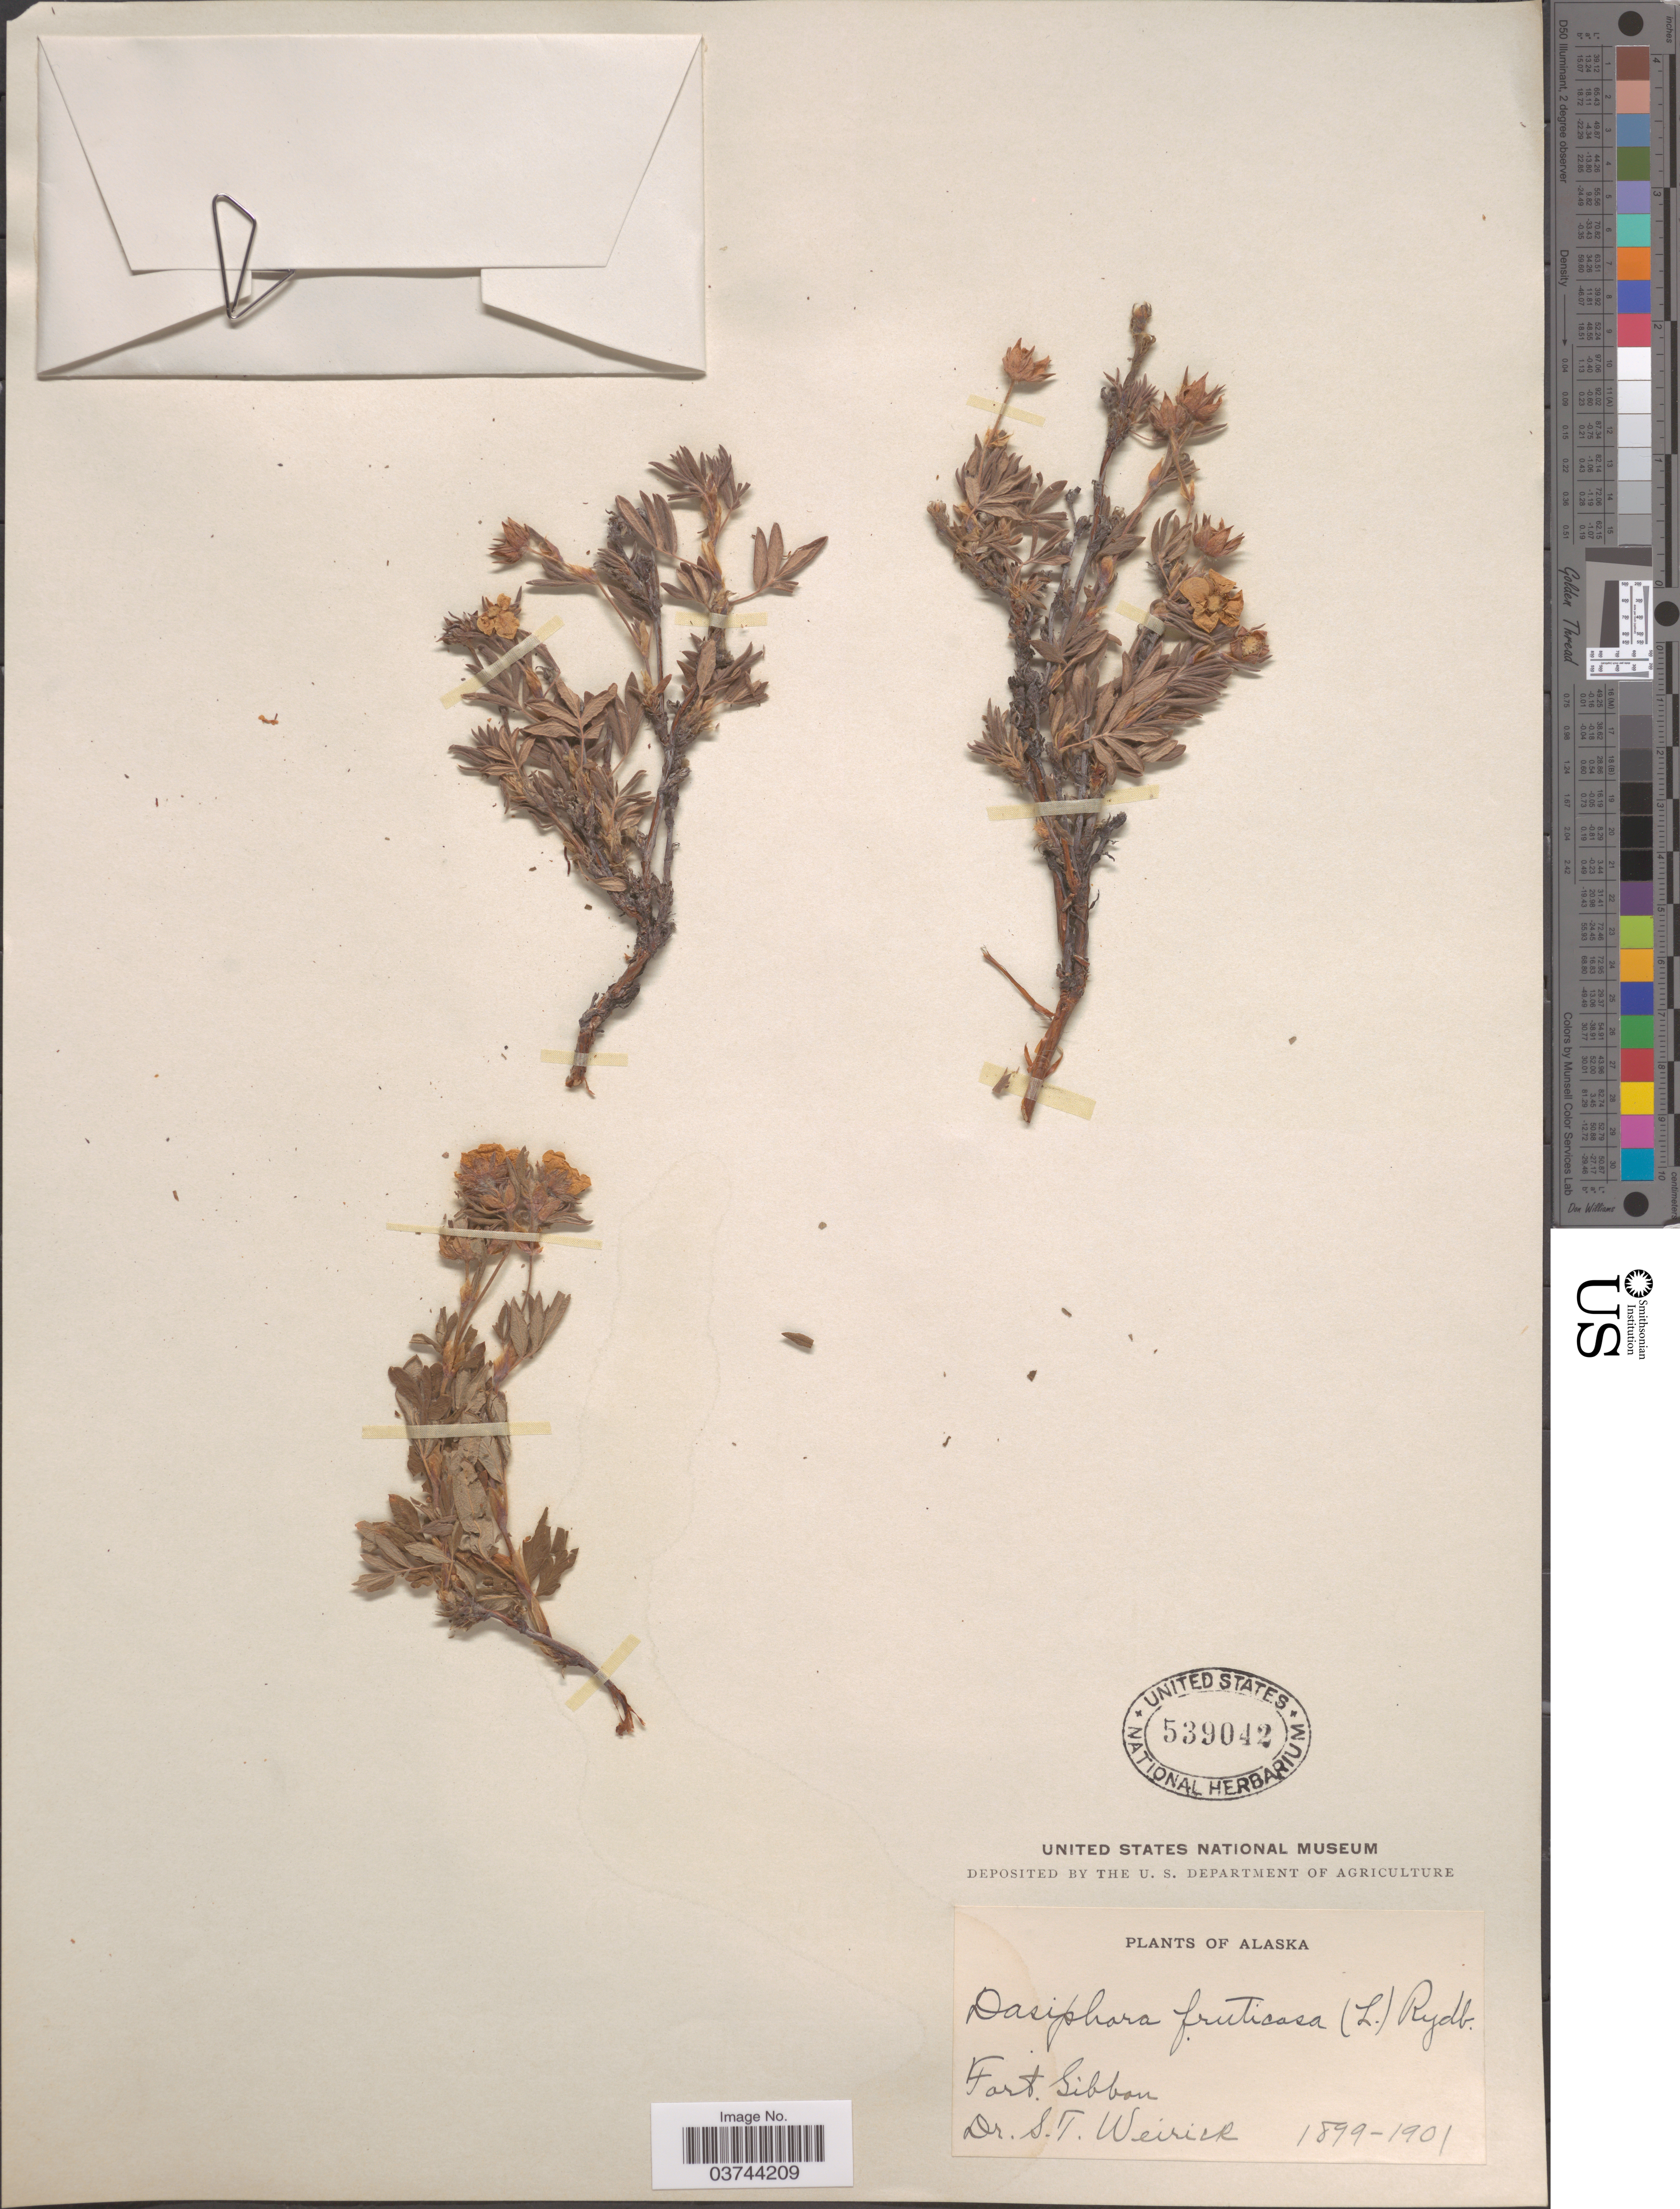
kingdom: Plantae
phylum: Tracheophyta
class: Magnoliopsida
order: Rosales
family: Rosaceae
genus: Dasiphora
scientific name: Dasiphora fruticosa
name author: (L.) Rydb.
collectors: S. Weirick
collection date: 1899/1901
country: United States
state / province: Alaska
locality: Fort. Gibbon.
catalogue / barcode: US 539042